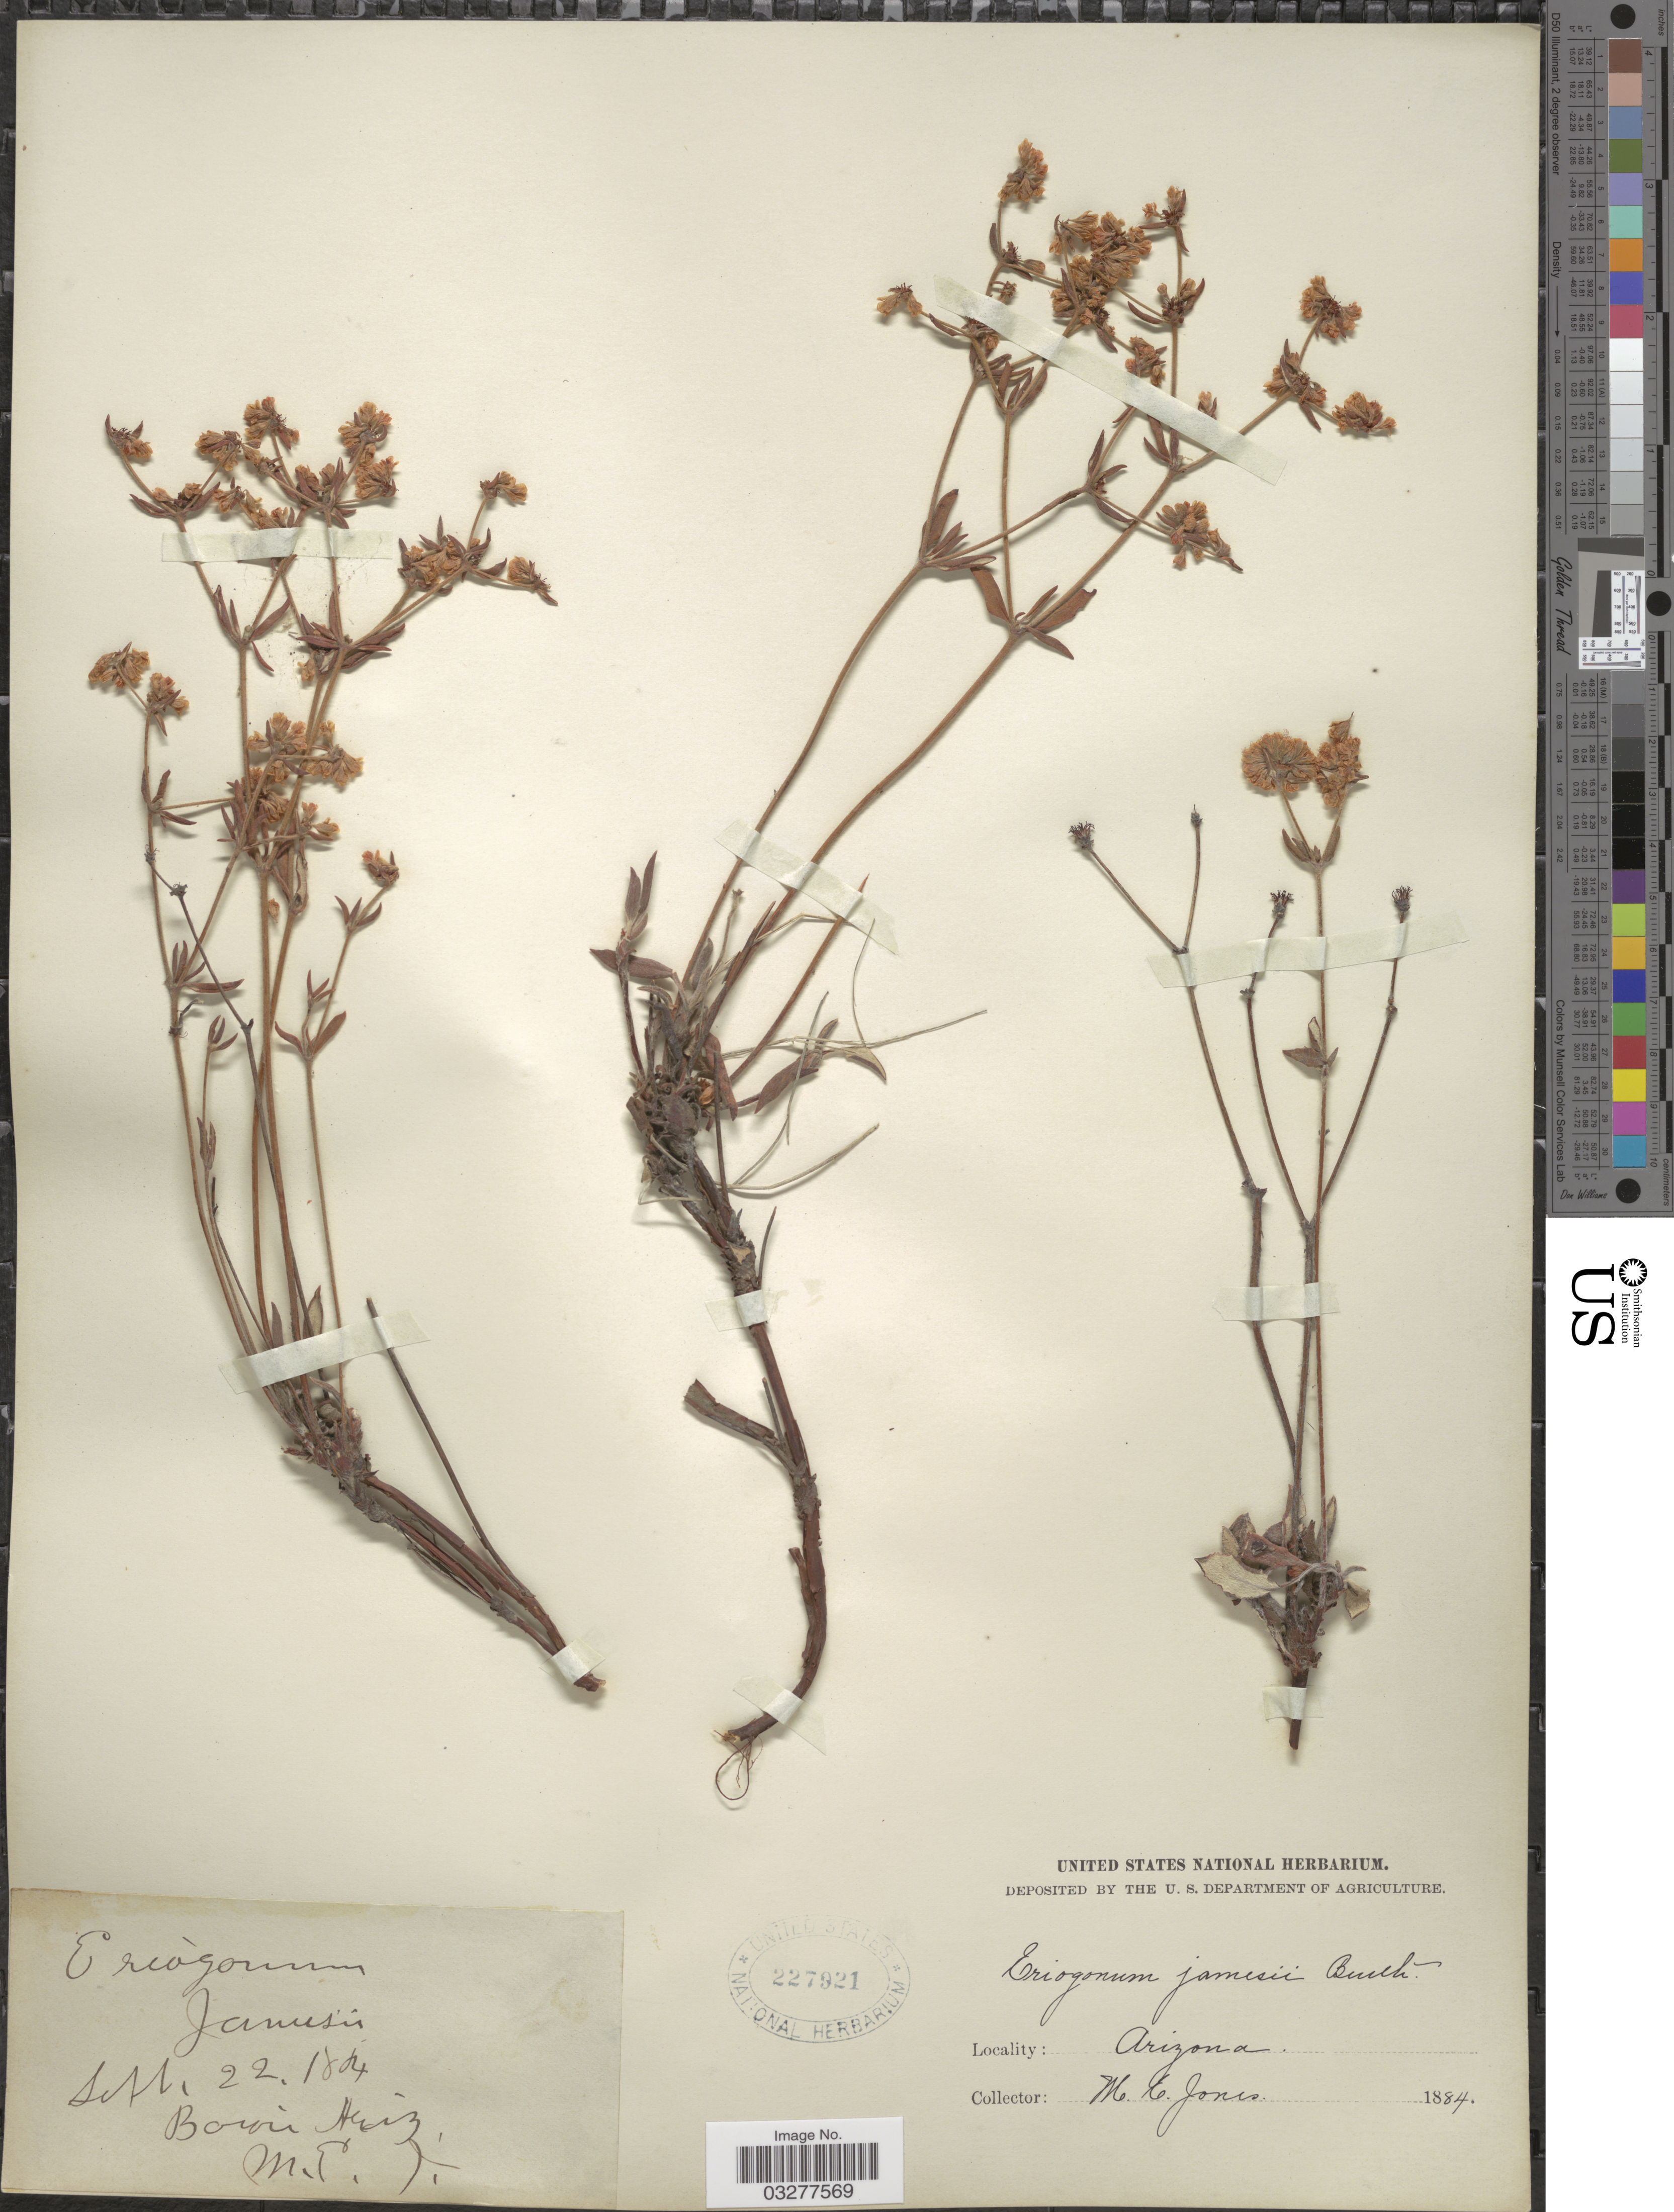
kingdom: Plantae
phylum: Tracheophyta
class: Magnoliopsida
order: Caryophyllales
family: Polygonaceae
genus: Eriogonum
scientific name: Eriogonum jamesii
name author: Benth.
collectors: M. E. Jones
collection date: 1884-09-22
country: United States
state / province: Arizona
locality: Bowie.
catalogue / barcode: US 227921